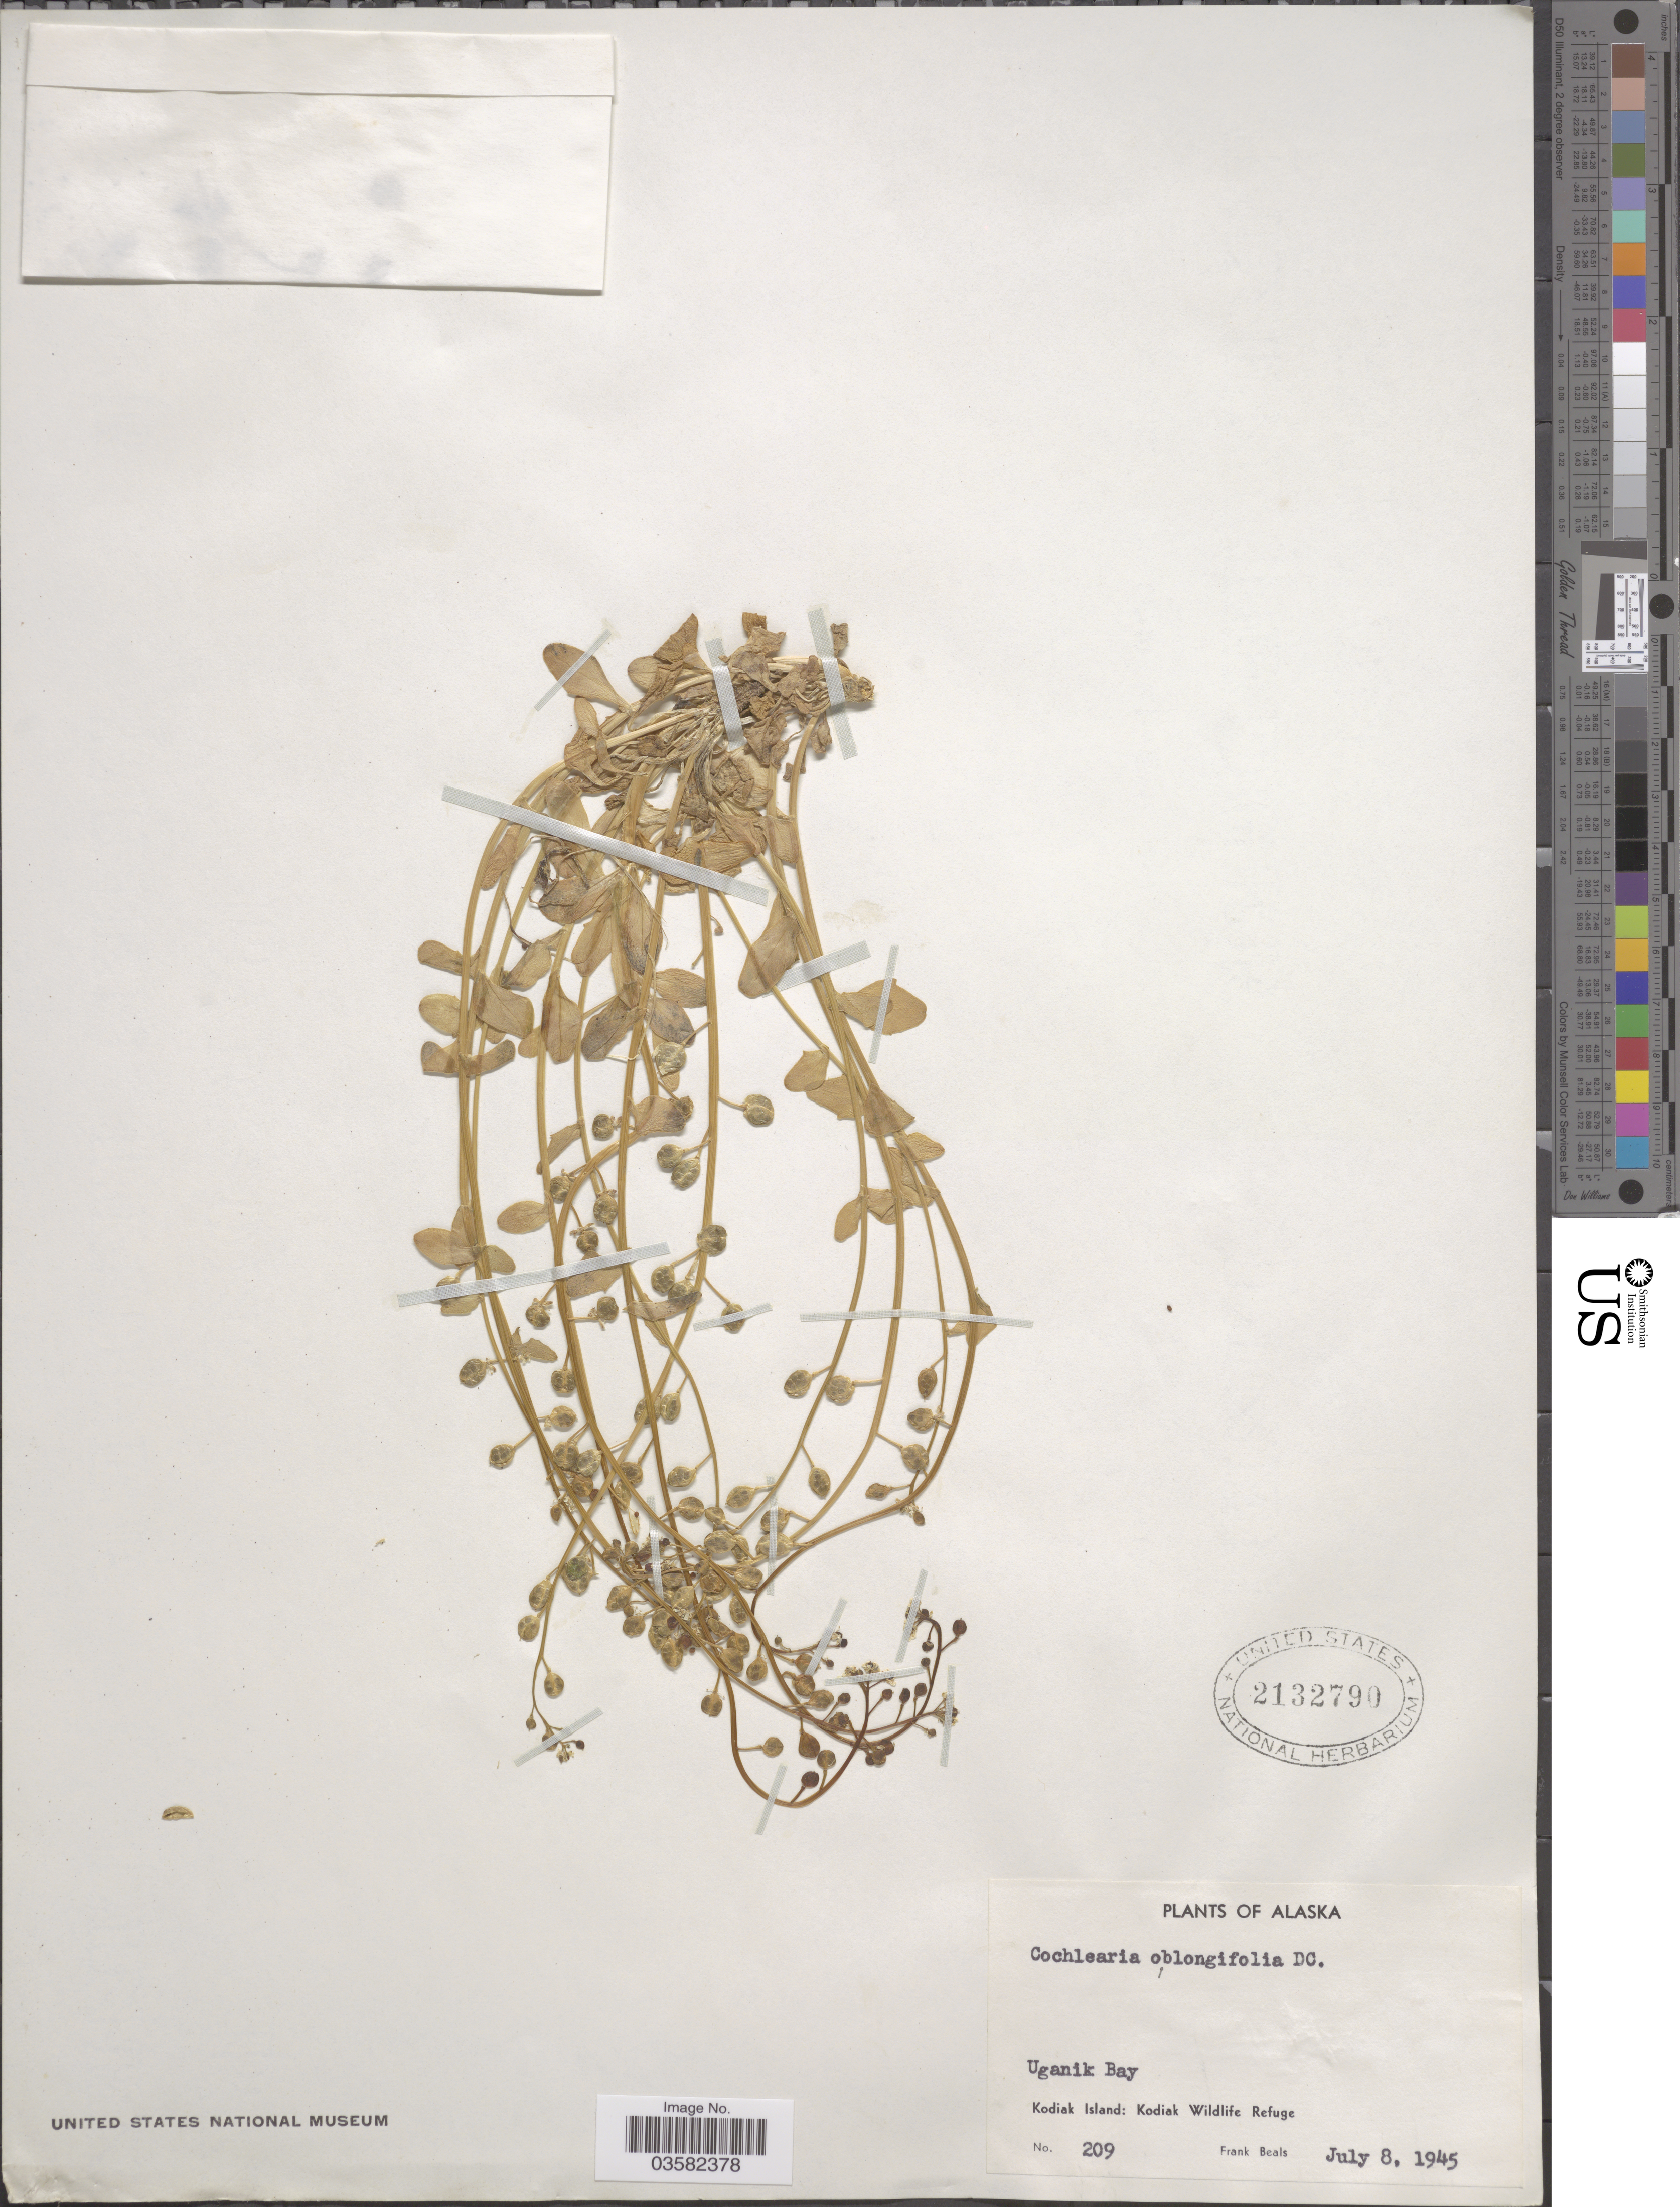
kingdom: Plantae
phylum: Tracheophyta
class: Magnoliopsida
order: Brassicales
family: Brassicaceae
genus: Cochlearia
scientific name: Cochlearia oblongifolia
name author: DC.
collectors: F. Beals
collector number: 209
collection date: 1945-07-08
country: United States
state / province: Alaska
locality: Uganik Bay. Kodiak Island: Kodiak Wildlife Refuge.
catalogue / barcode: US 2132790